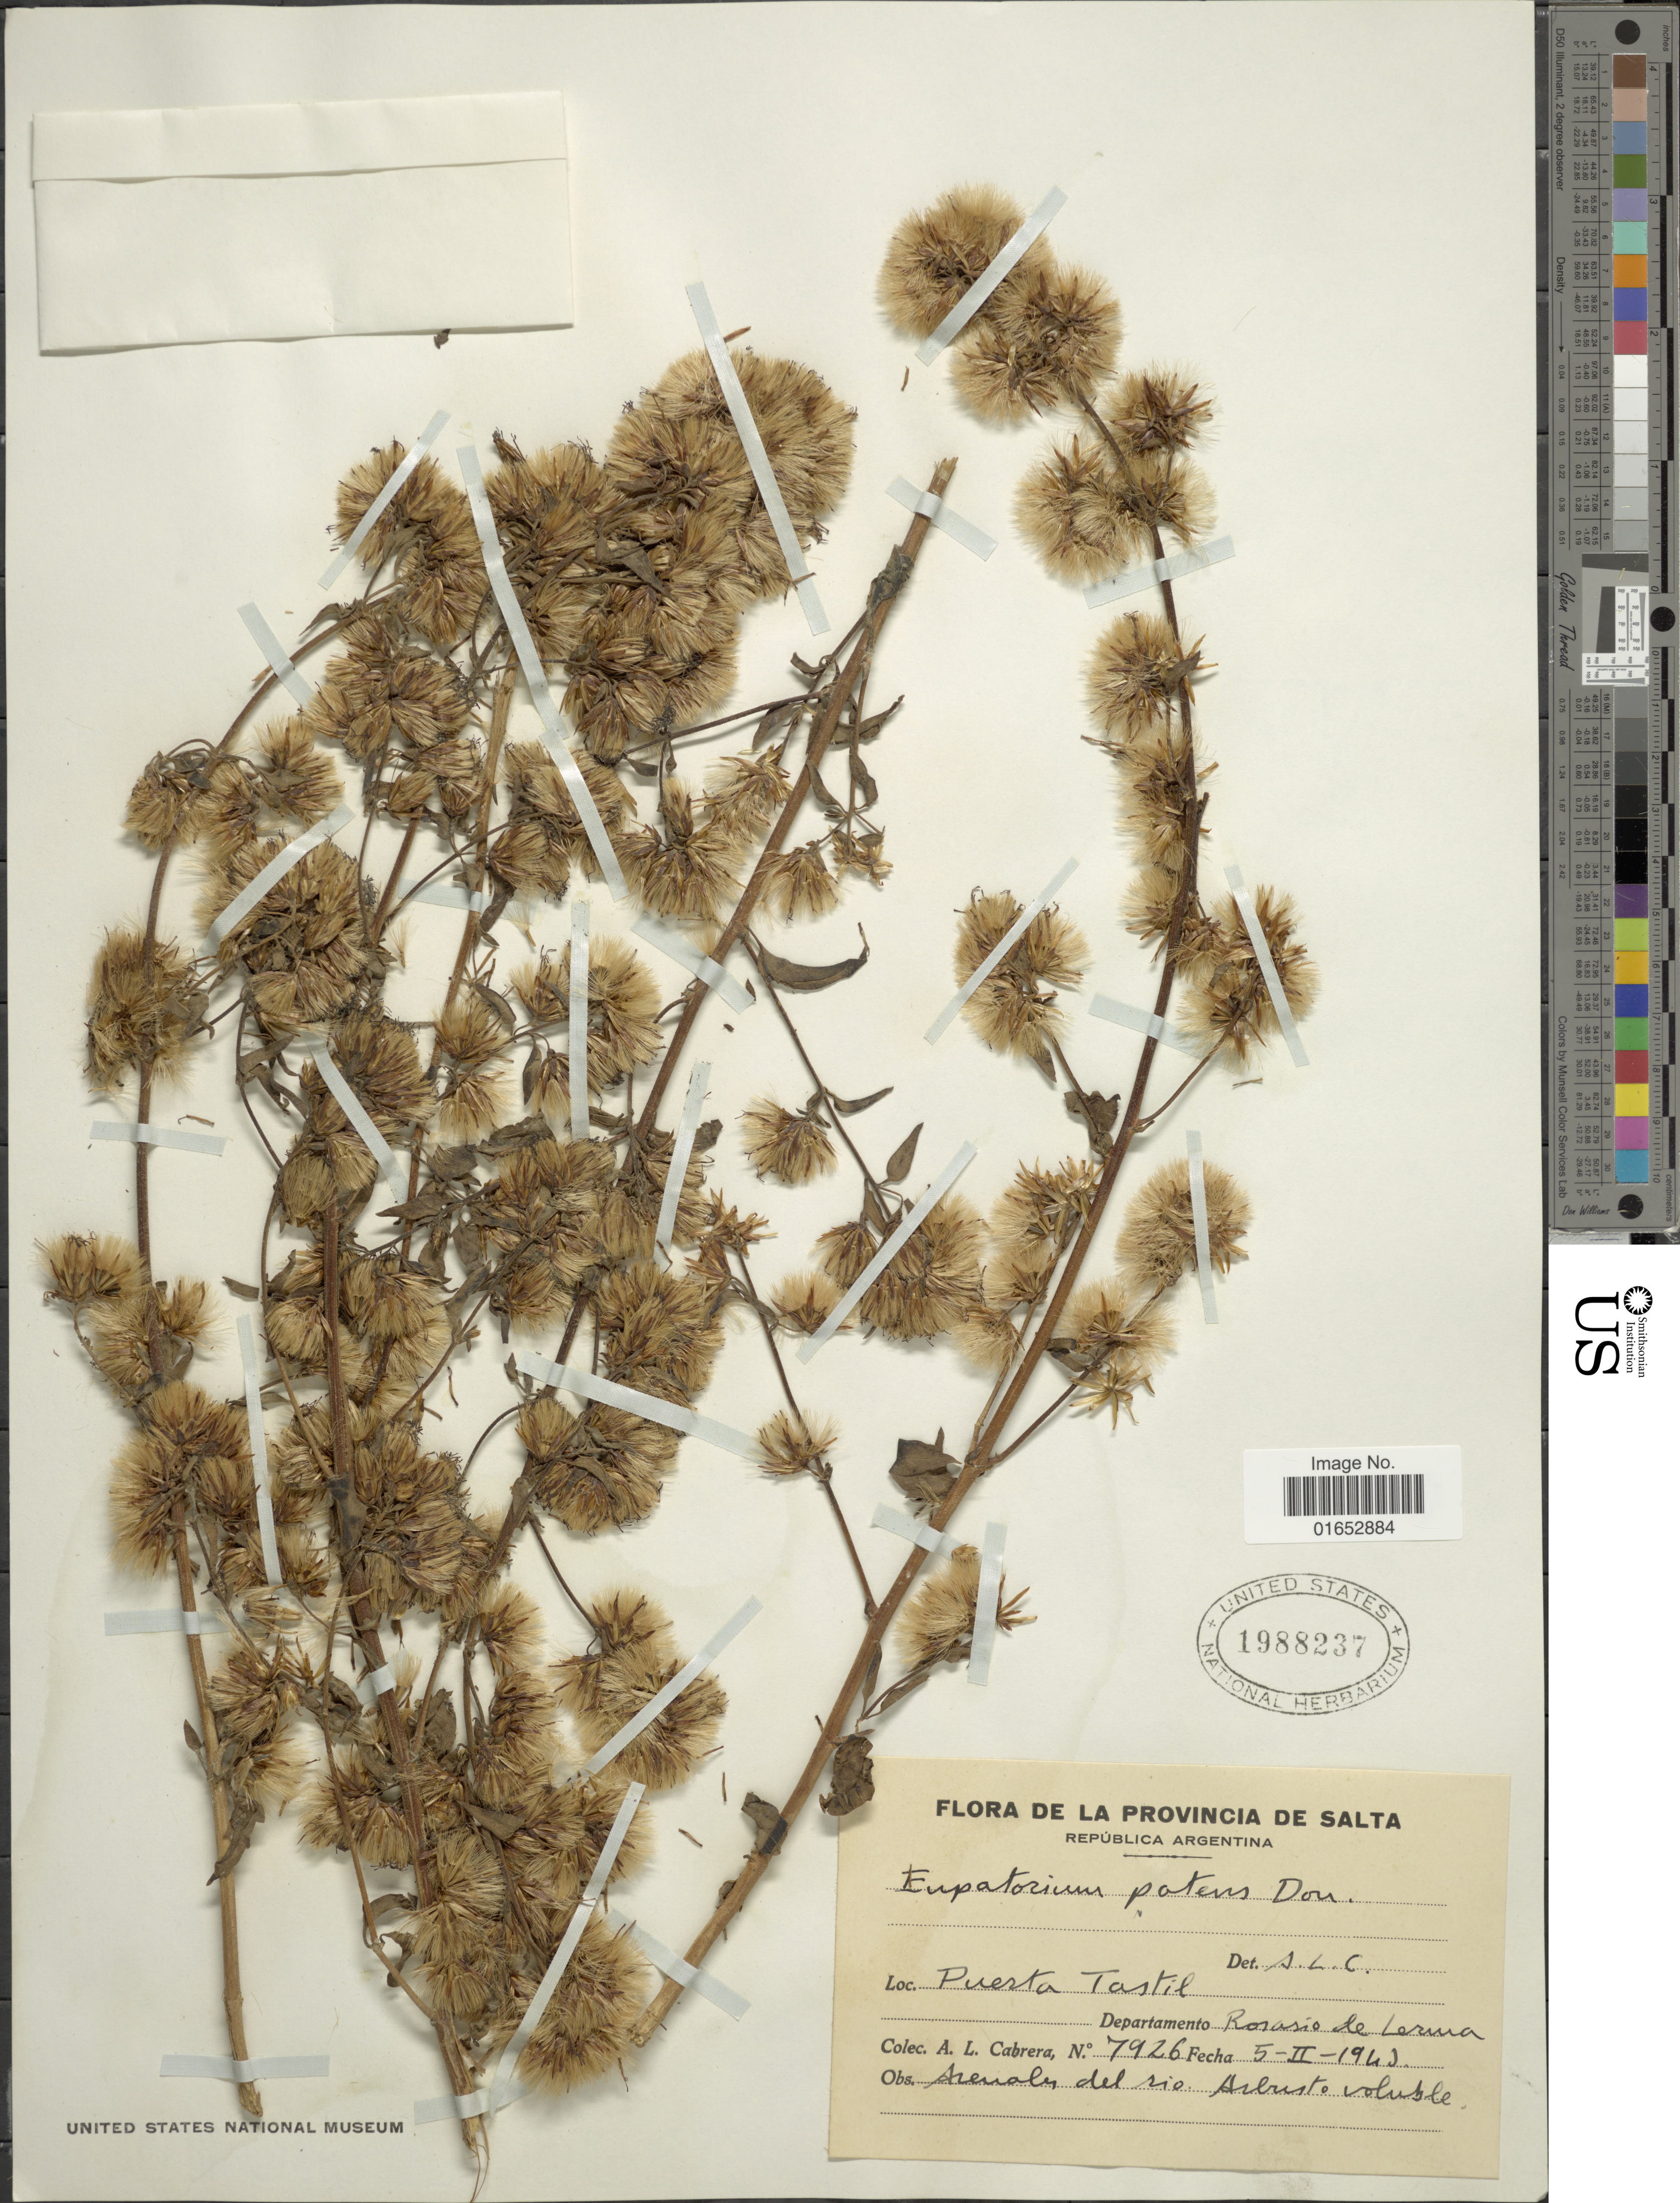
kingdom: Plantae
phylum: Tracheophyta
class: Magnoliopsida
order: Asterales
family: Asteraceae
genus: Austrobrickellia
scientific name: Austrobrickellia patens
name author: (D. Don ex Hook. & Arn.) R.M. King & H. Rob.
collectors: A. L. Cabrera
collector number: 7926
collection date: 1943-02-05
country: Argentina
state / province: Salta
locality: Puesta Tastil, Departamento Rosario de Lerua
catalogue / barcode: US 1988237